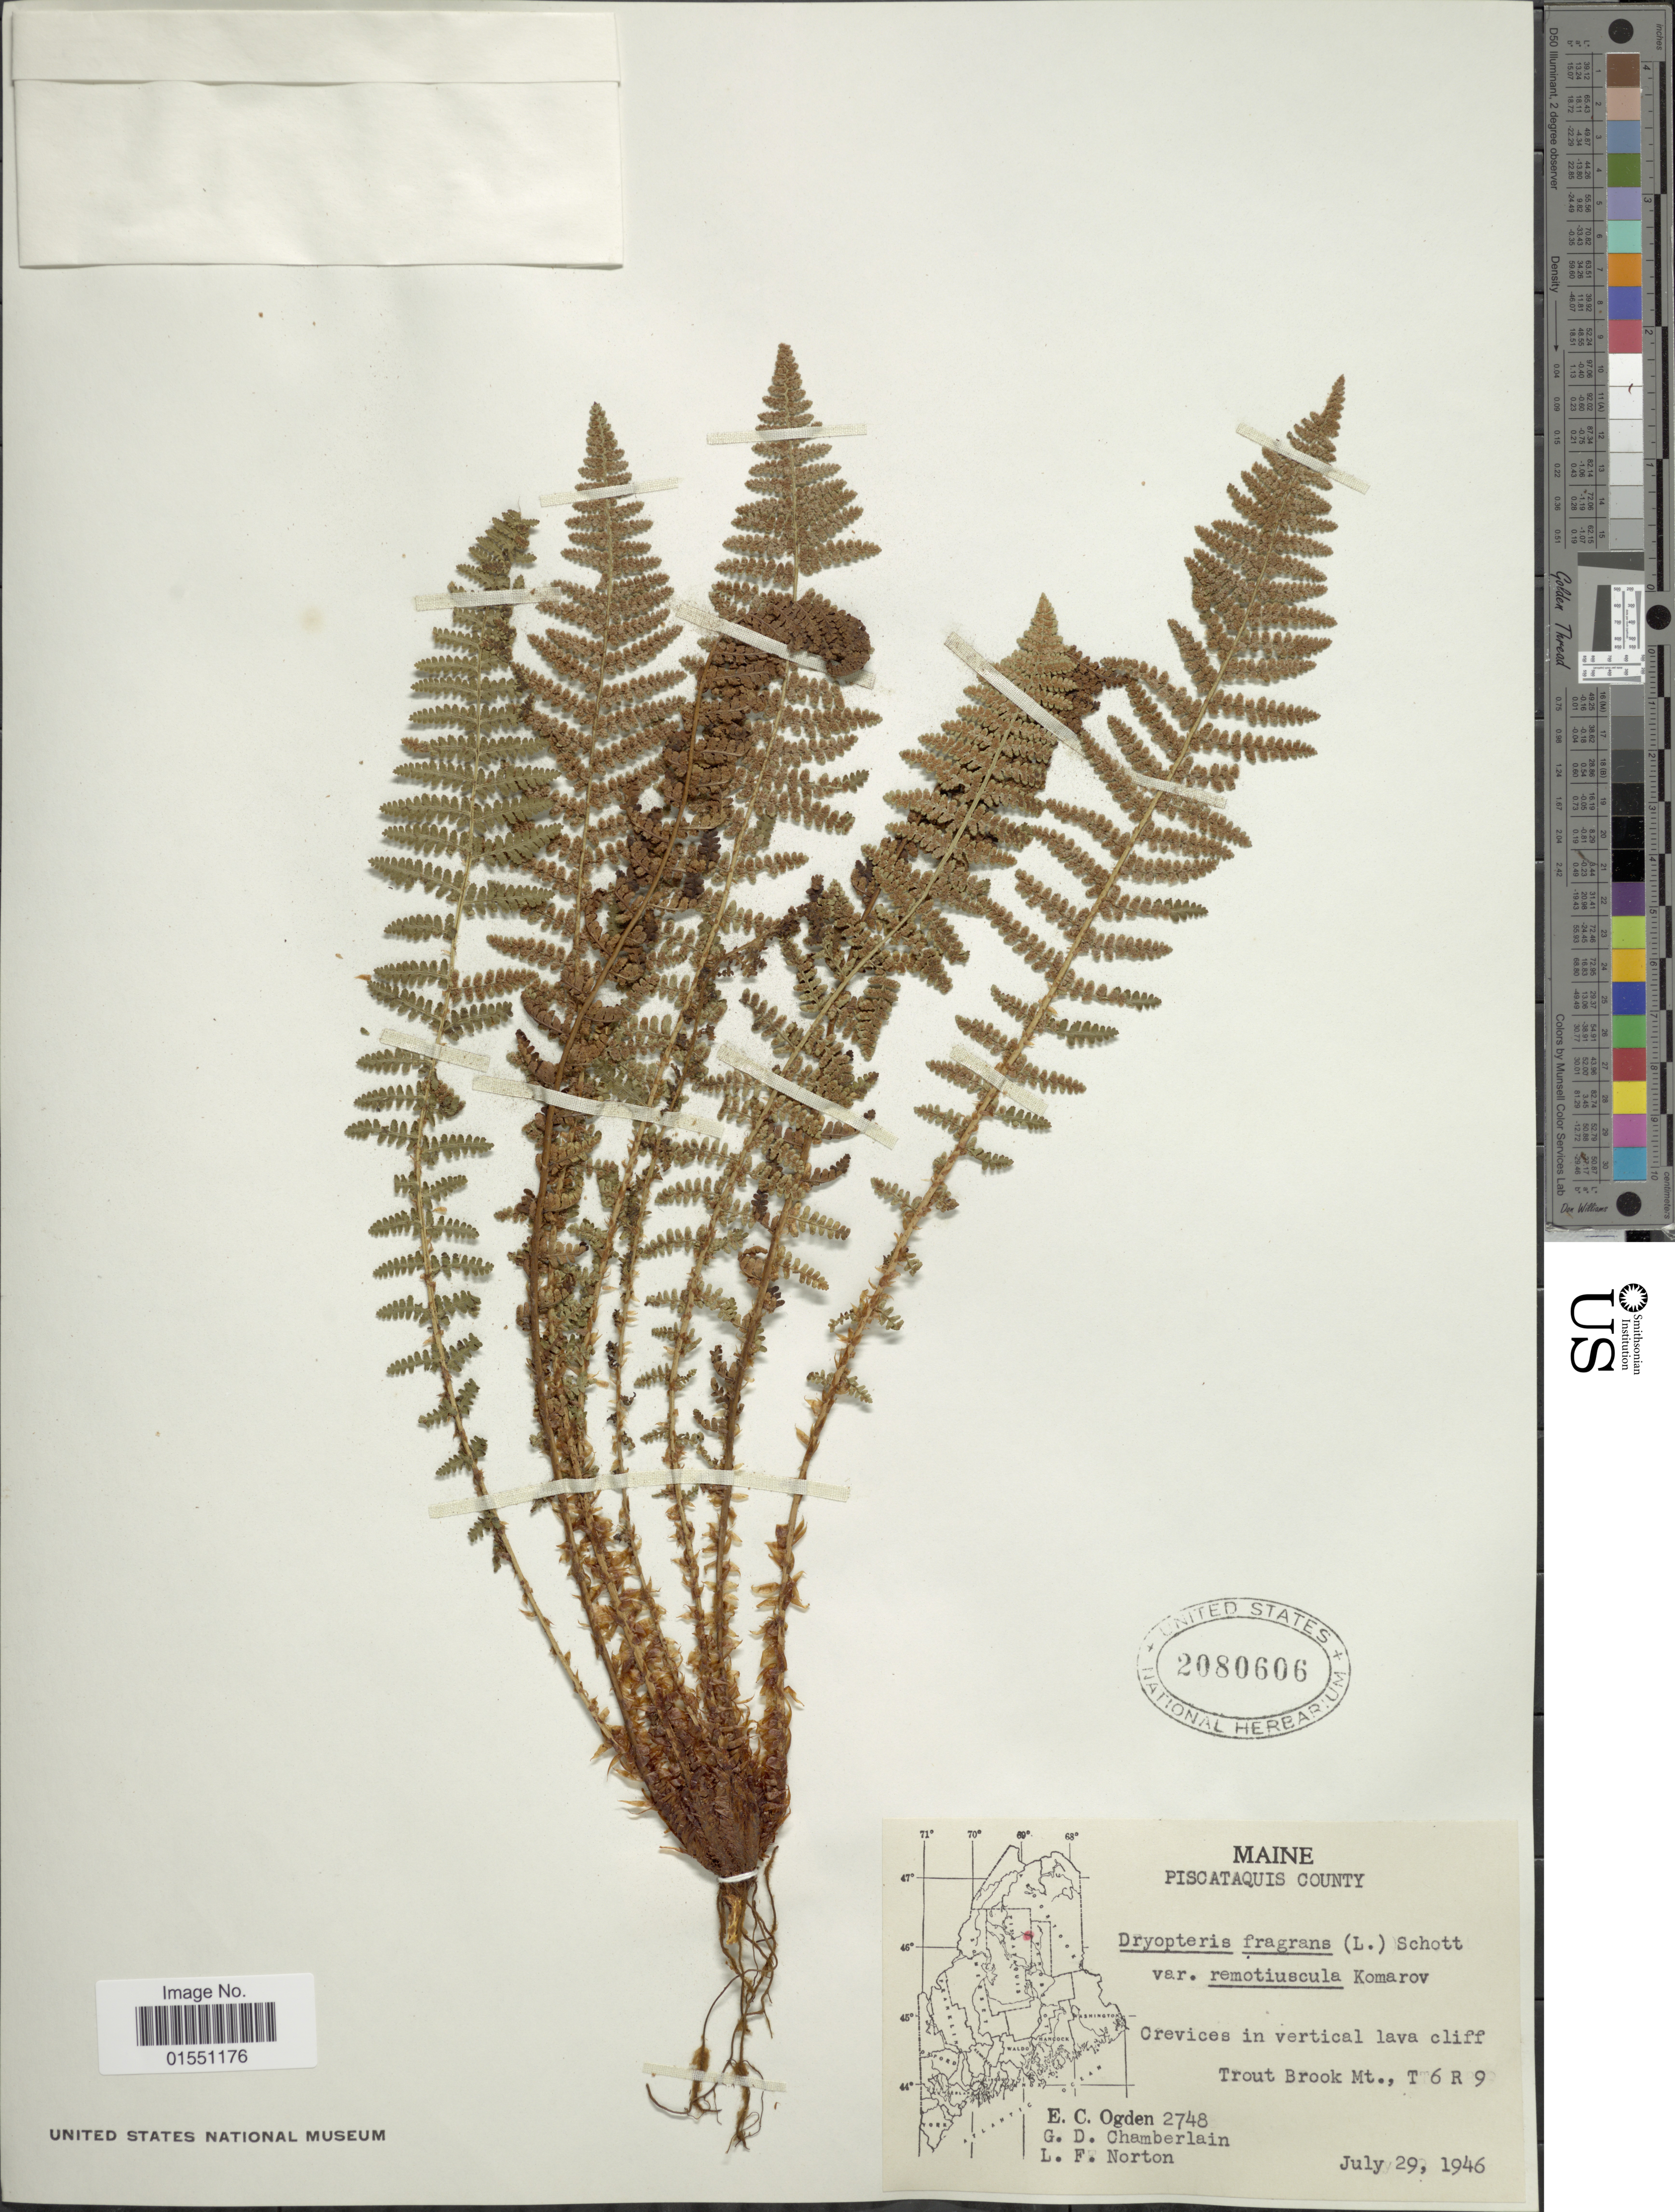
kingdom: Plantae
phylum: Tracheophyta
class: Polypodiopsida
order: Polypodiales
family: Dryopteridaceae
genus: Dryopteris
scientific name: Dryopteris fragrans var. hookeriana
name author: A. Prince ex Weath.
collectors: E. Ogden, G. D. Chamberlain & L. Norton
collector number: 2748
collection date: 1946-07-29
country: United States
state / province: Maine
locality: Piscataquis County. Trout Brook Mt., T 6 R 9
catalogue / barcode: US 2080606